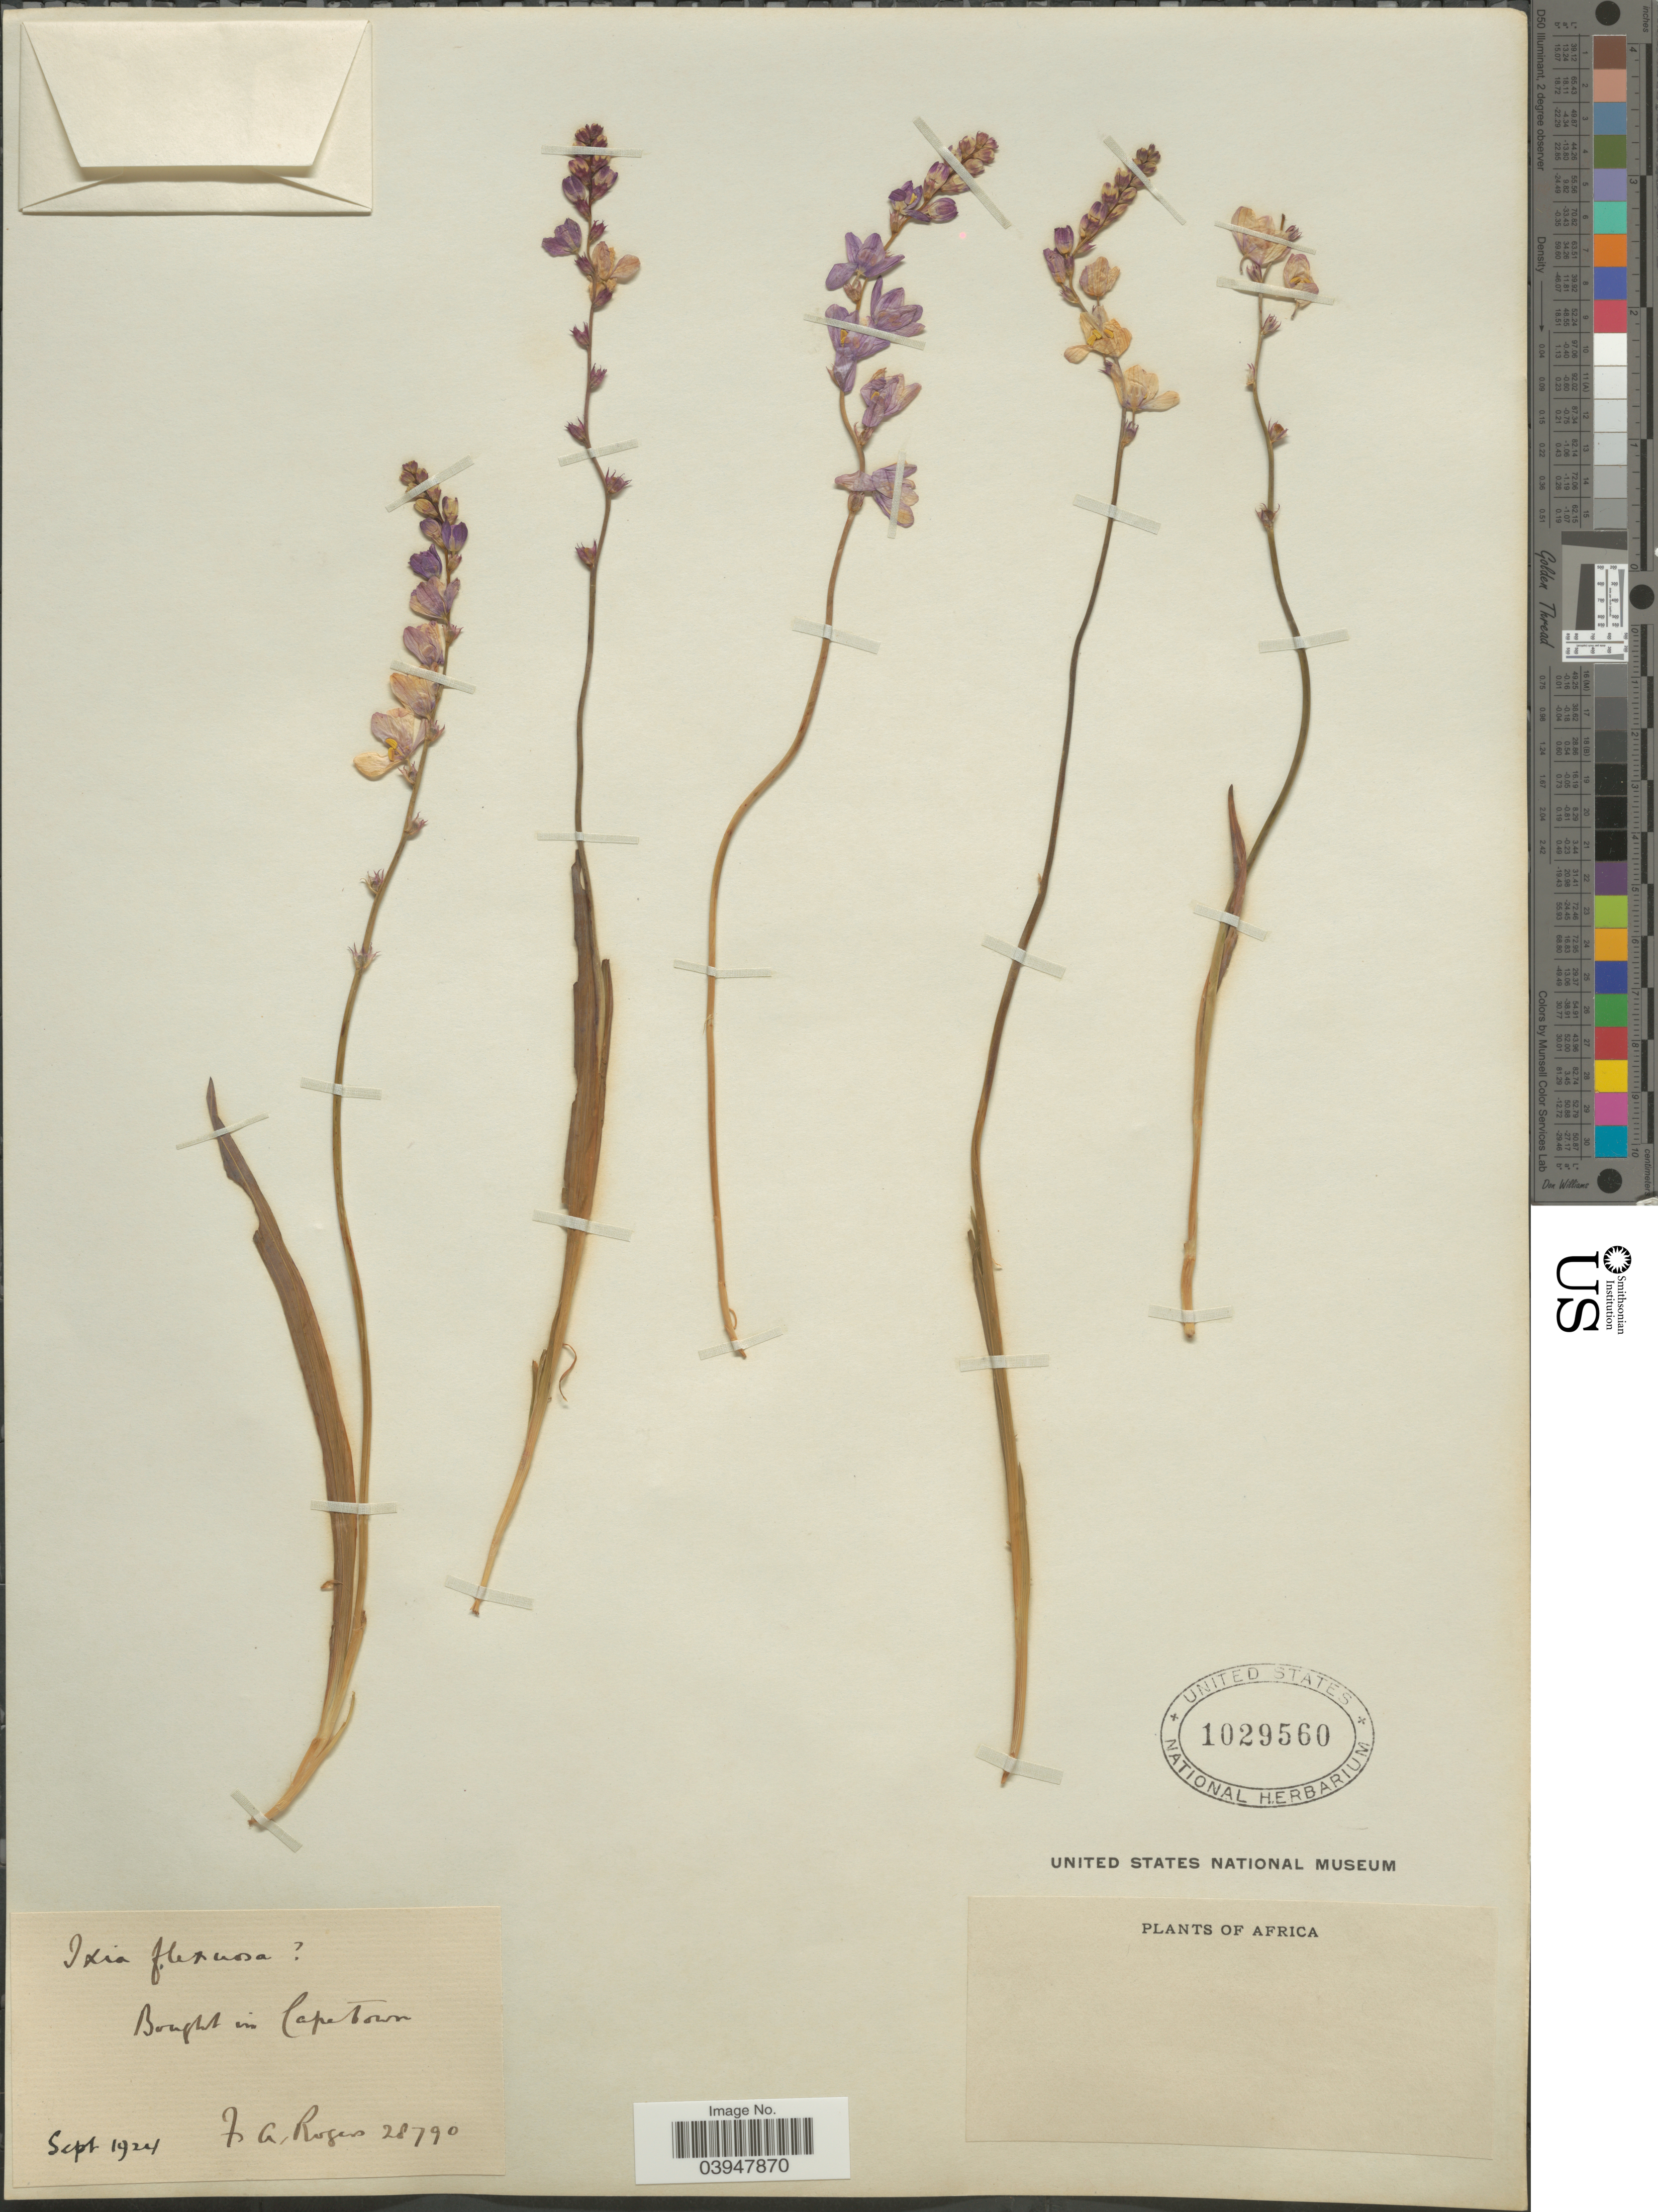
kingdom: Plantae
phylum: Tracheophyta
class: Liliopsida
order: Asparagales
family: Iridaceae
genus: Ixia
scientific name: Ixia flexuosa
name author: L.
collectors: F. A. Rogers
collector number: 28790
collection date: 1924-09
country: South Africa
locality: Africa. Cape Town.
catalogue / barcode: US 1029560